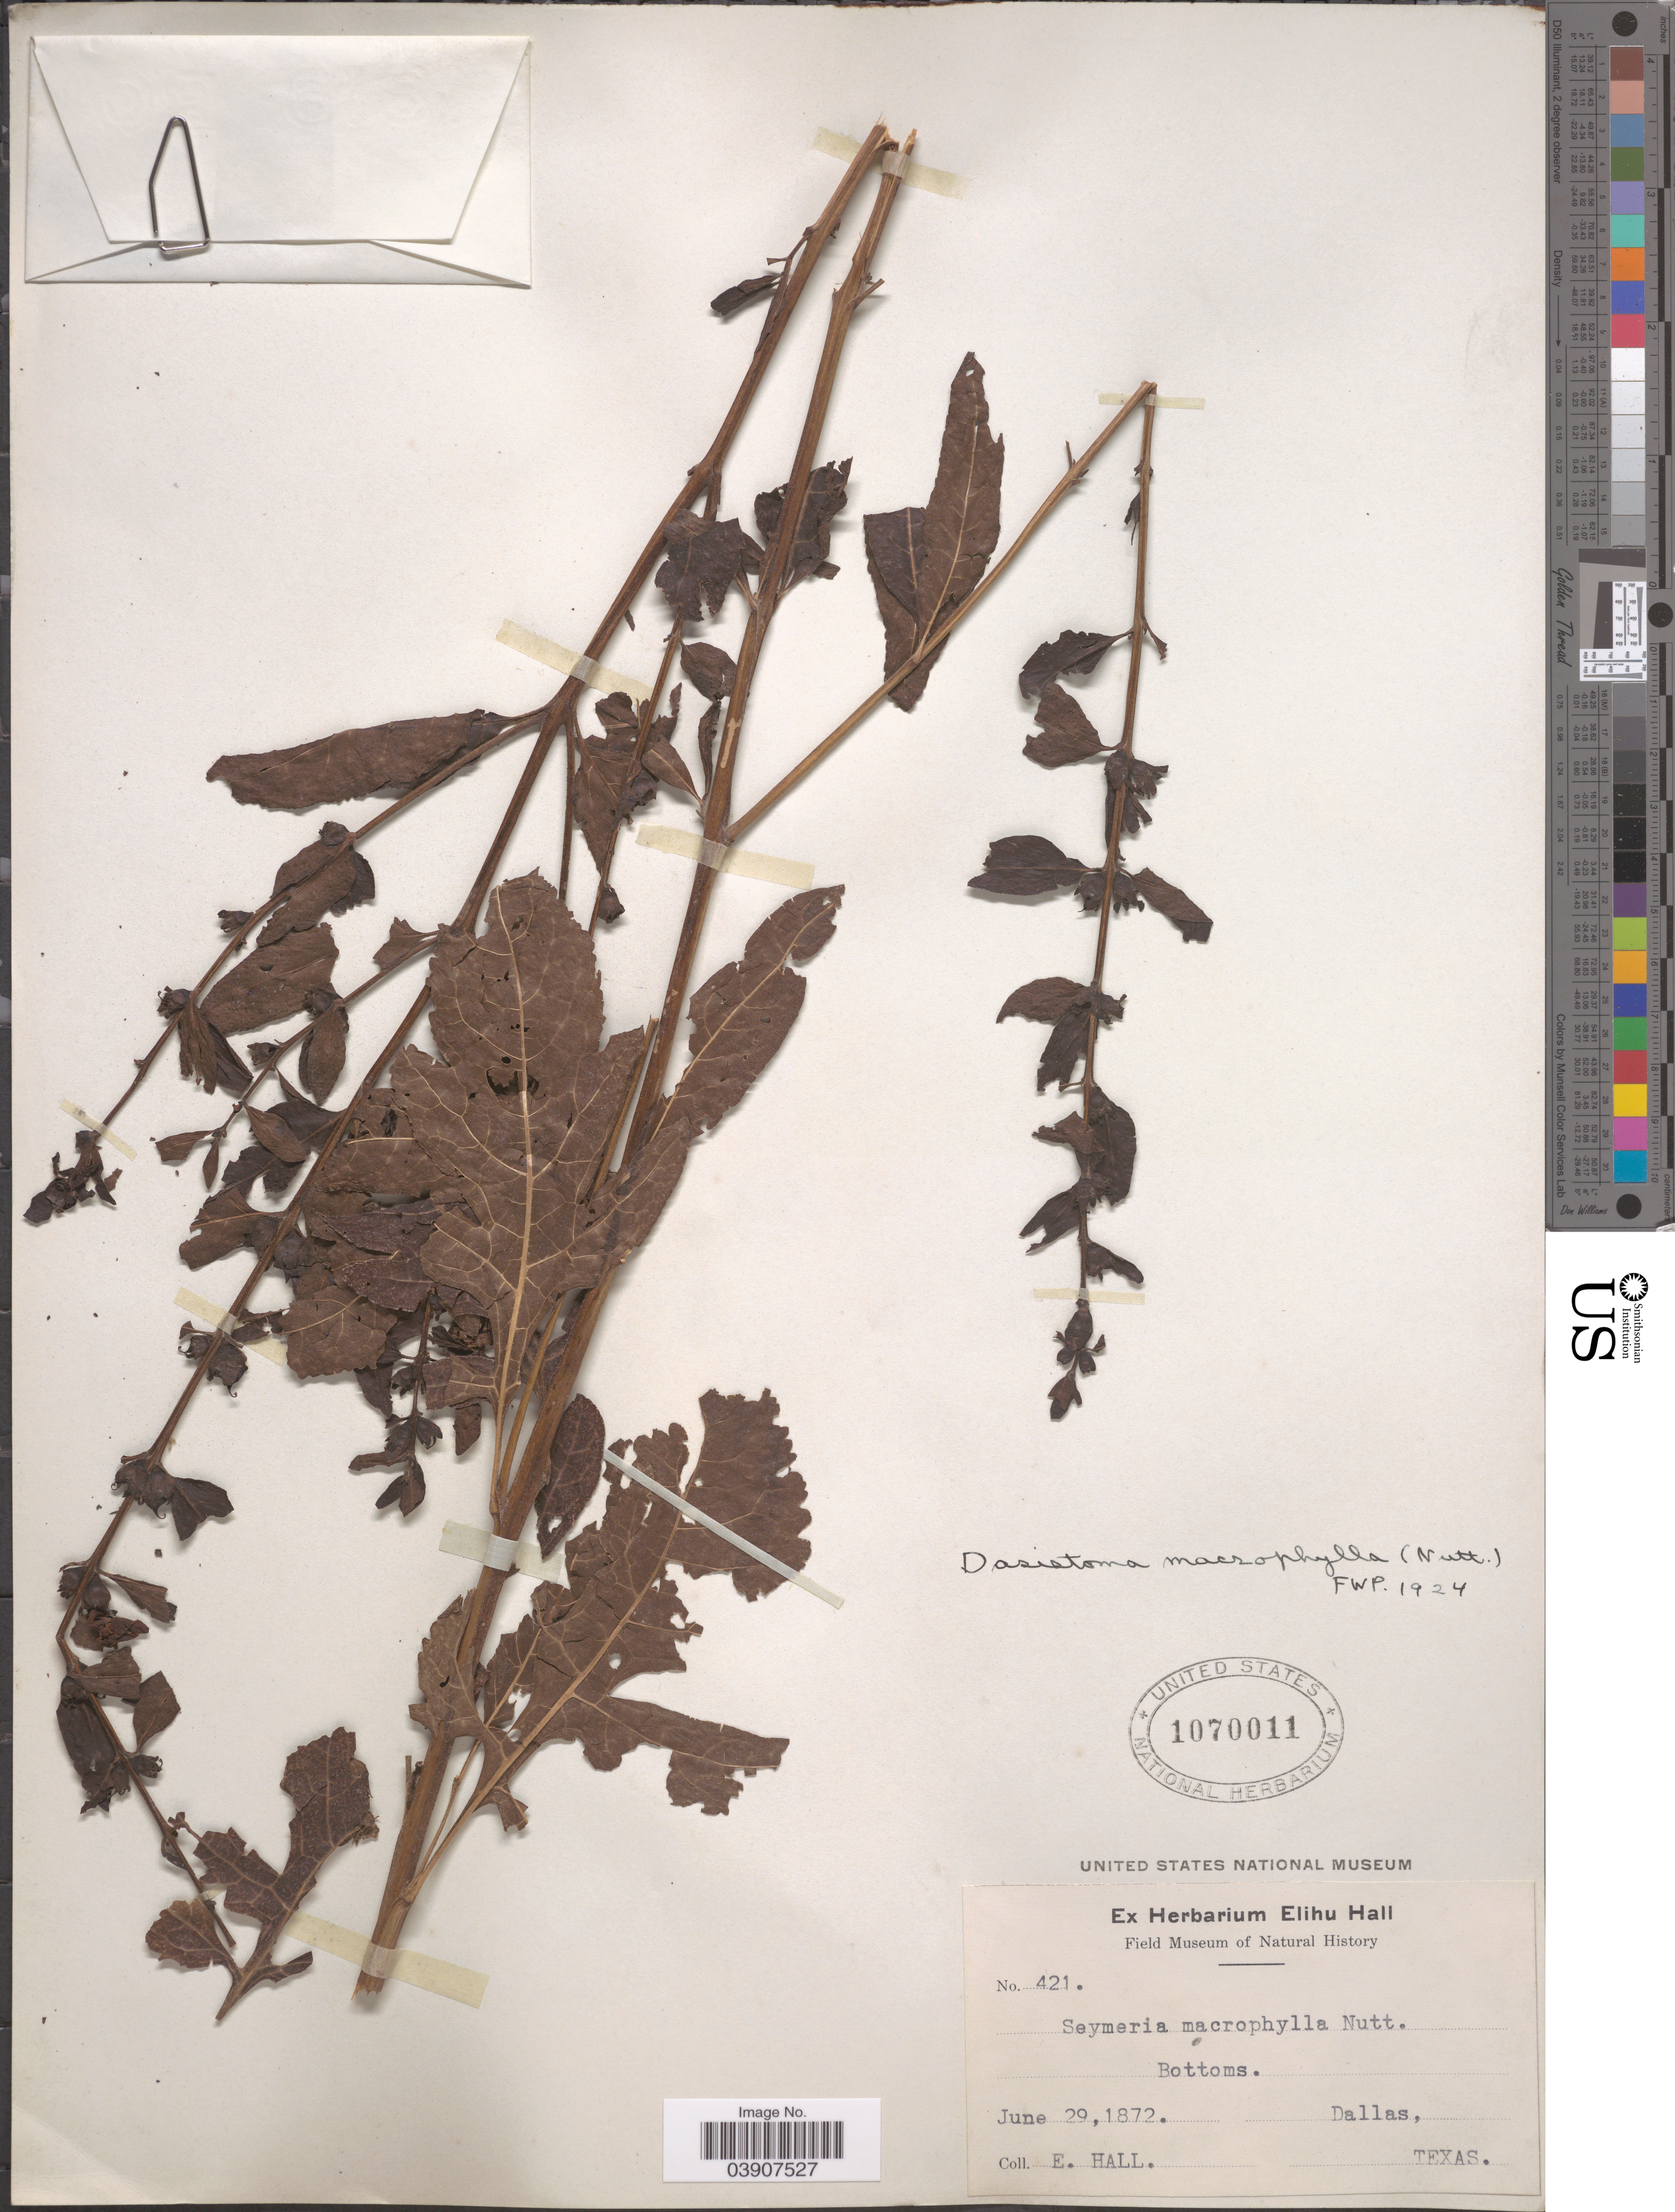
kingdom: Plantae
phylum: Tracheophyta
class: Magnoliopsida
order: Lamiales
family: Orobanchaceae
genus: Dasistoma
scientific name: Dasistoma macrophylla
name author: (Nutt.) Raf.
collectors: E. Hall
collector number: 421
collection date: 1872-06-29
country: United States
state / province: Texas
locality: Dallas.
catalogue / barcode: US 1070011